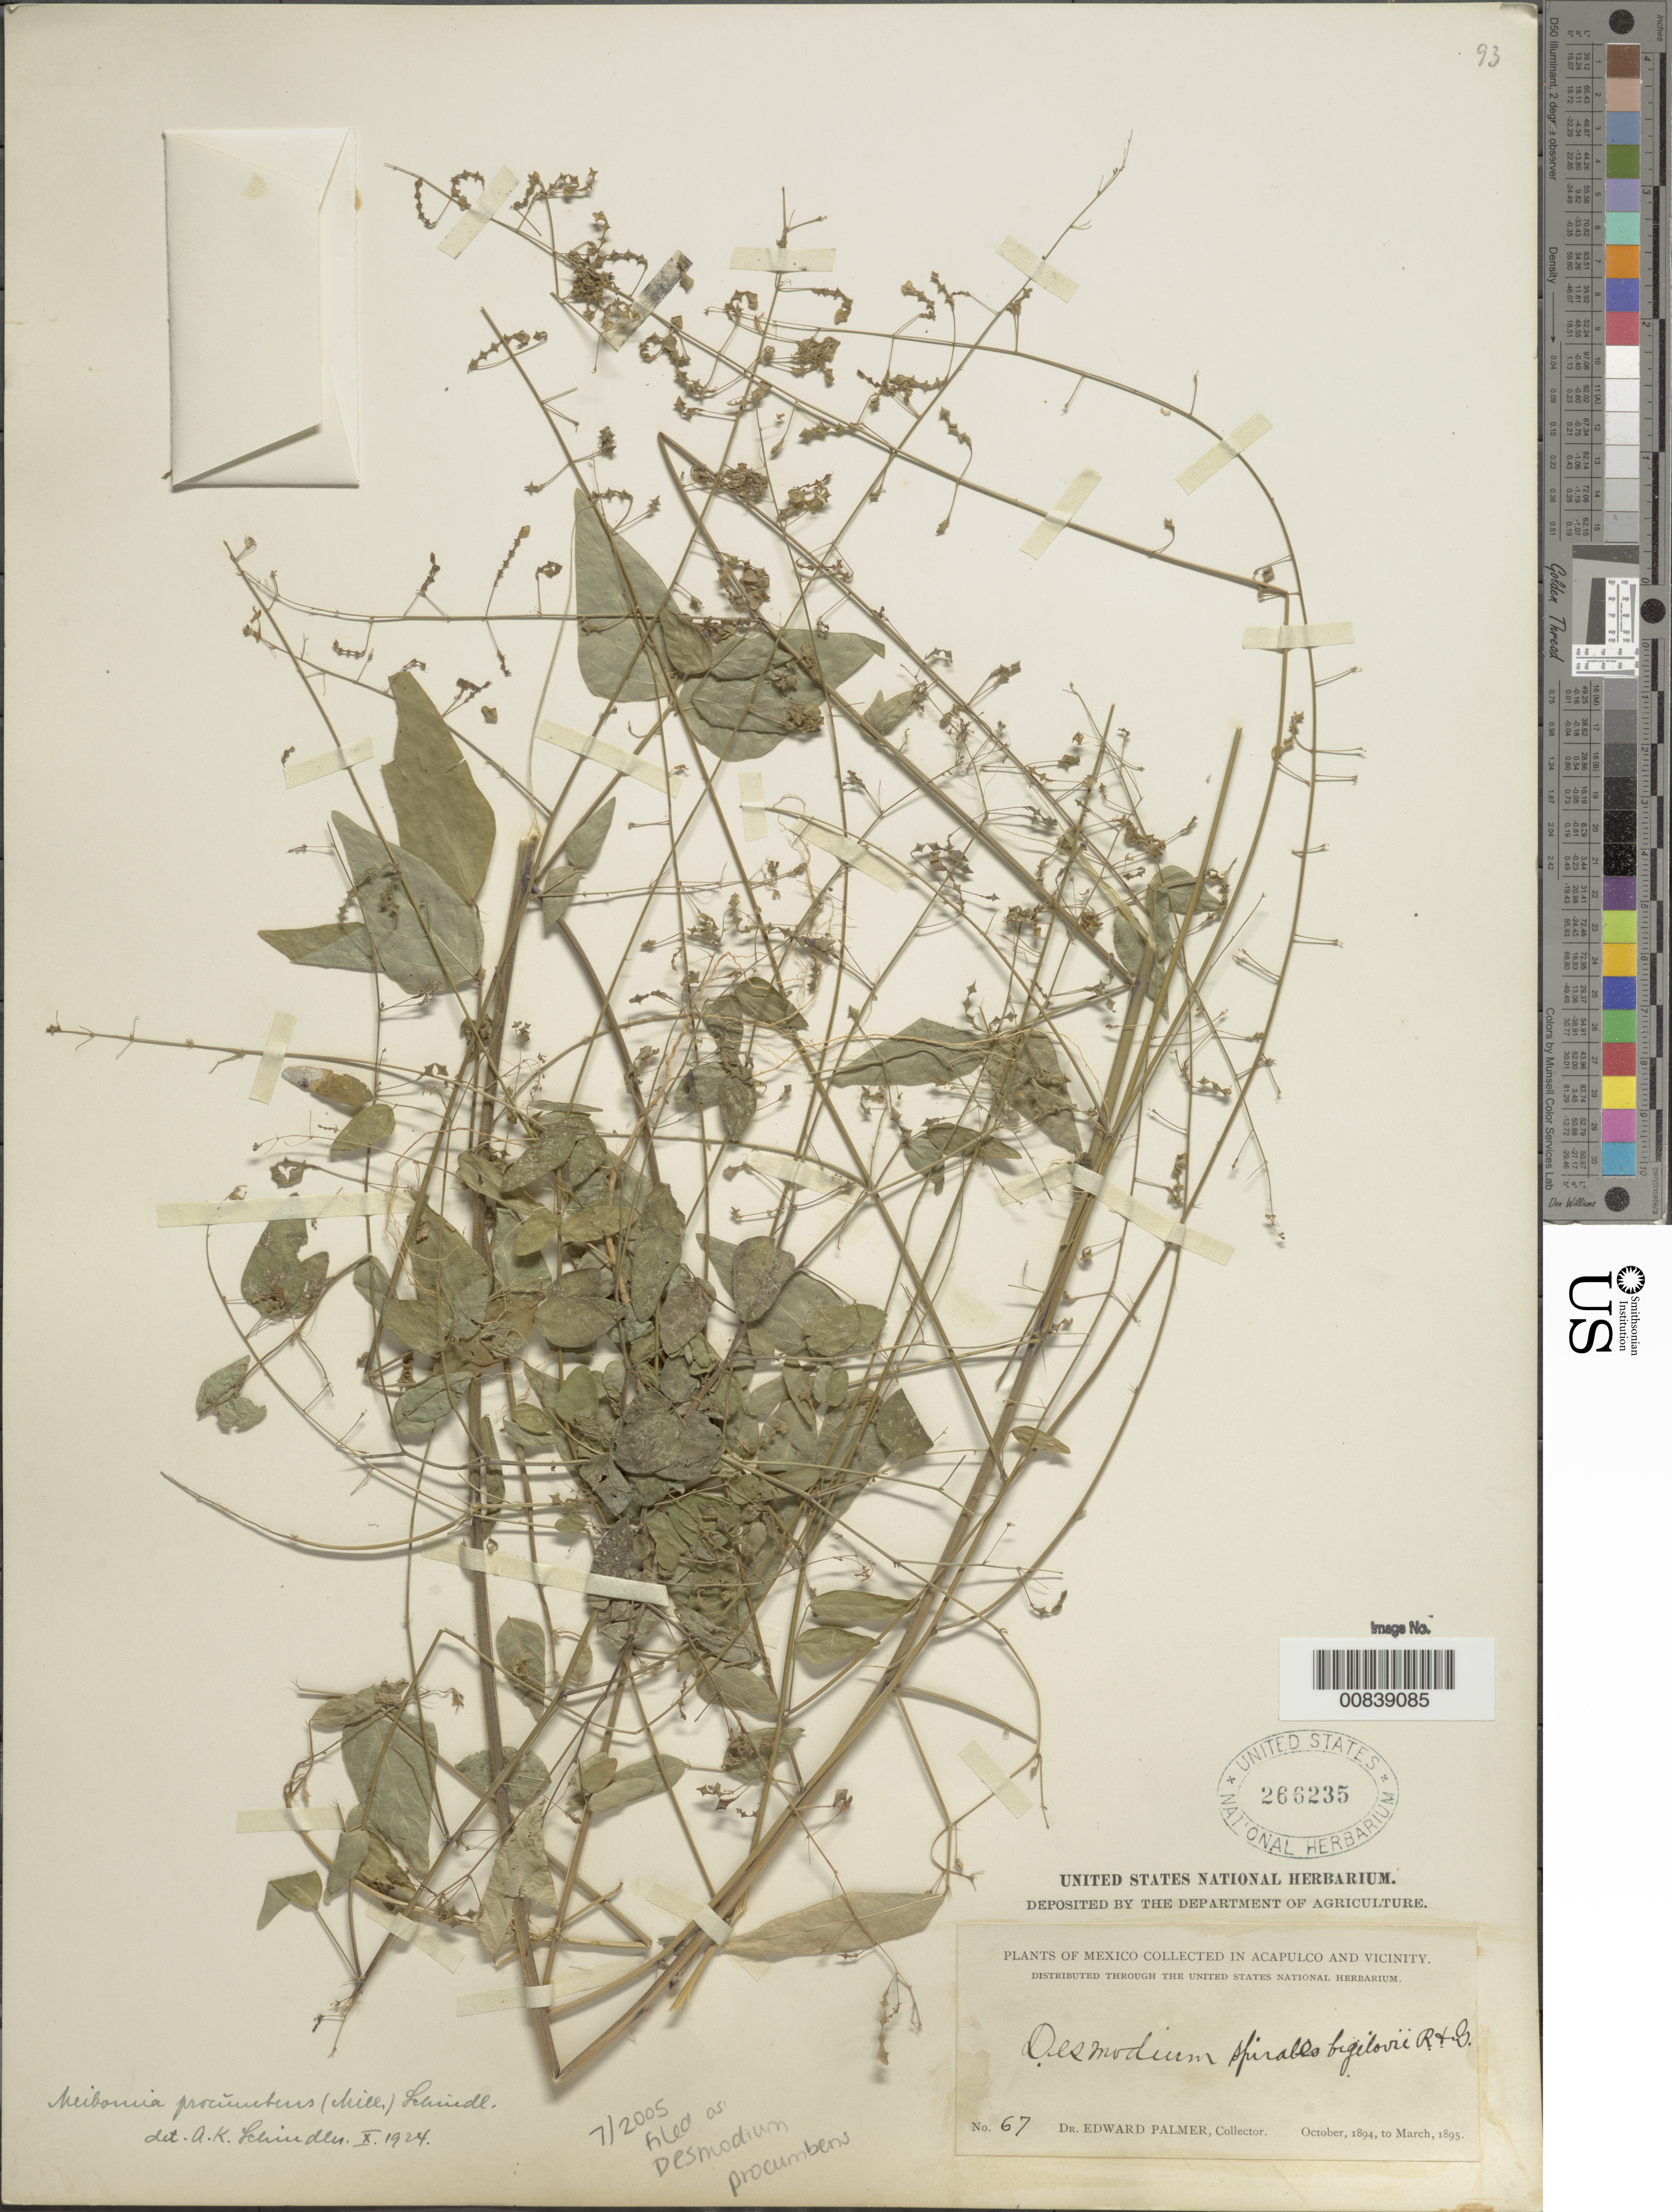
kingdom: Plantae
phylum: Tracheophyta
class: Magnoliopsida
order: Fabales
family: Fabaceae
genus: Desmodium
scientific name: Desmodium procumbens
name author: (Mill.) Hitchc.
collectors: E. Palmer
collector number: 67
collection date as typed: Oct 1894 to -- Mar 1895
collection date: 1894-10/1895-03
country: Mexico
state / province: Guerrero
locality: Acapulco, Guerrero and vicinity.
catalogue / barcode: US 266235